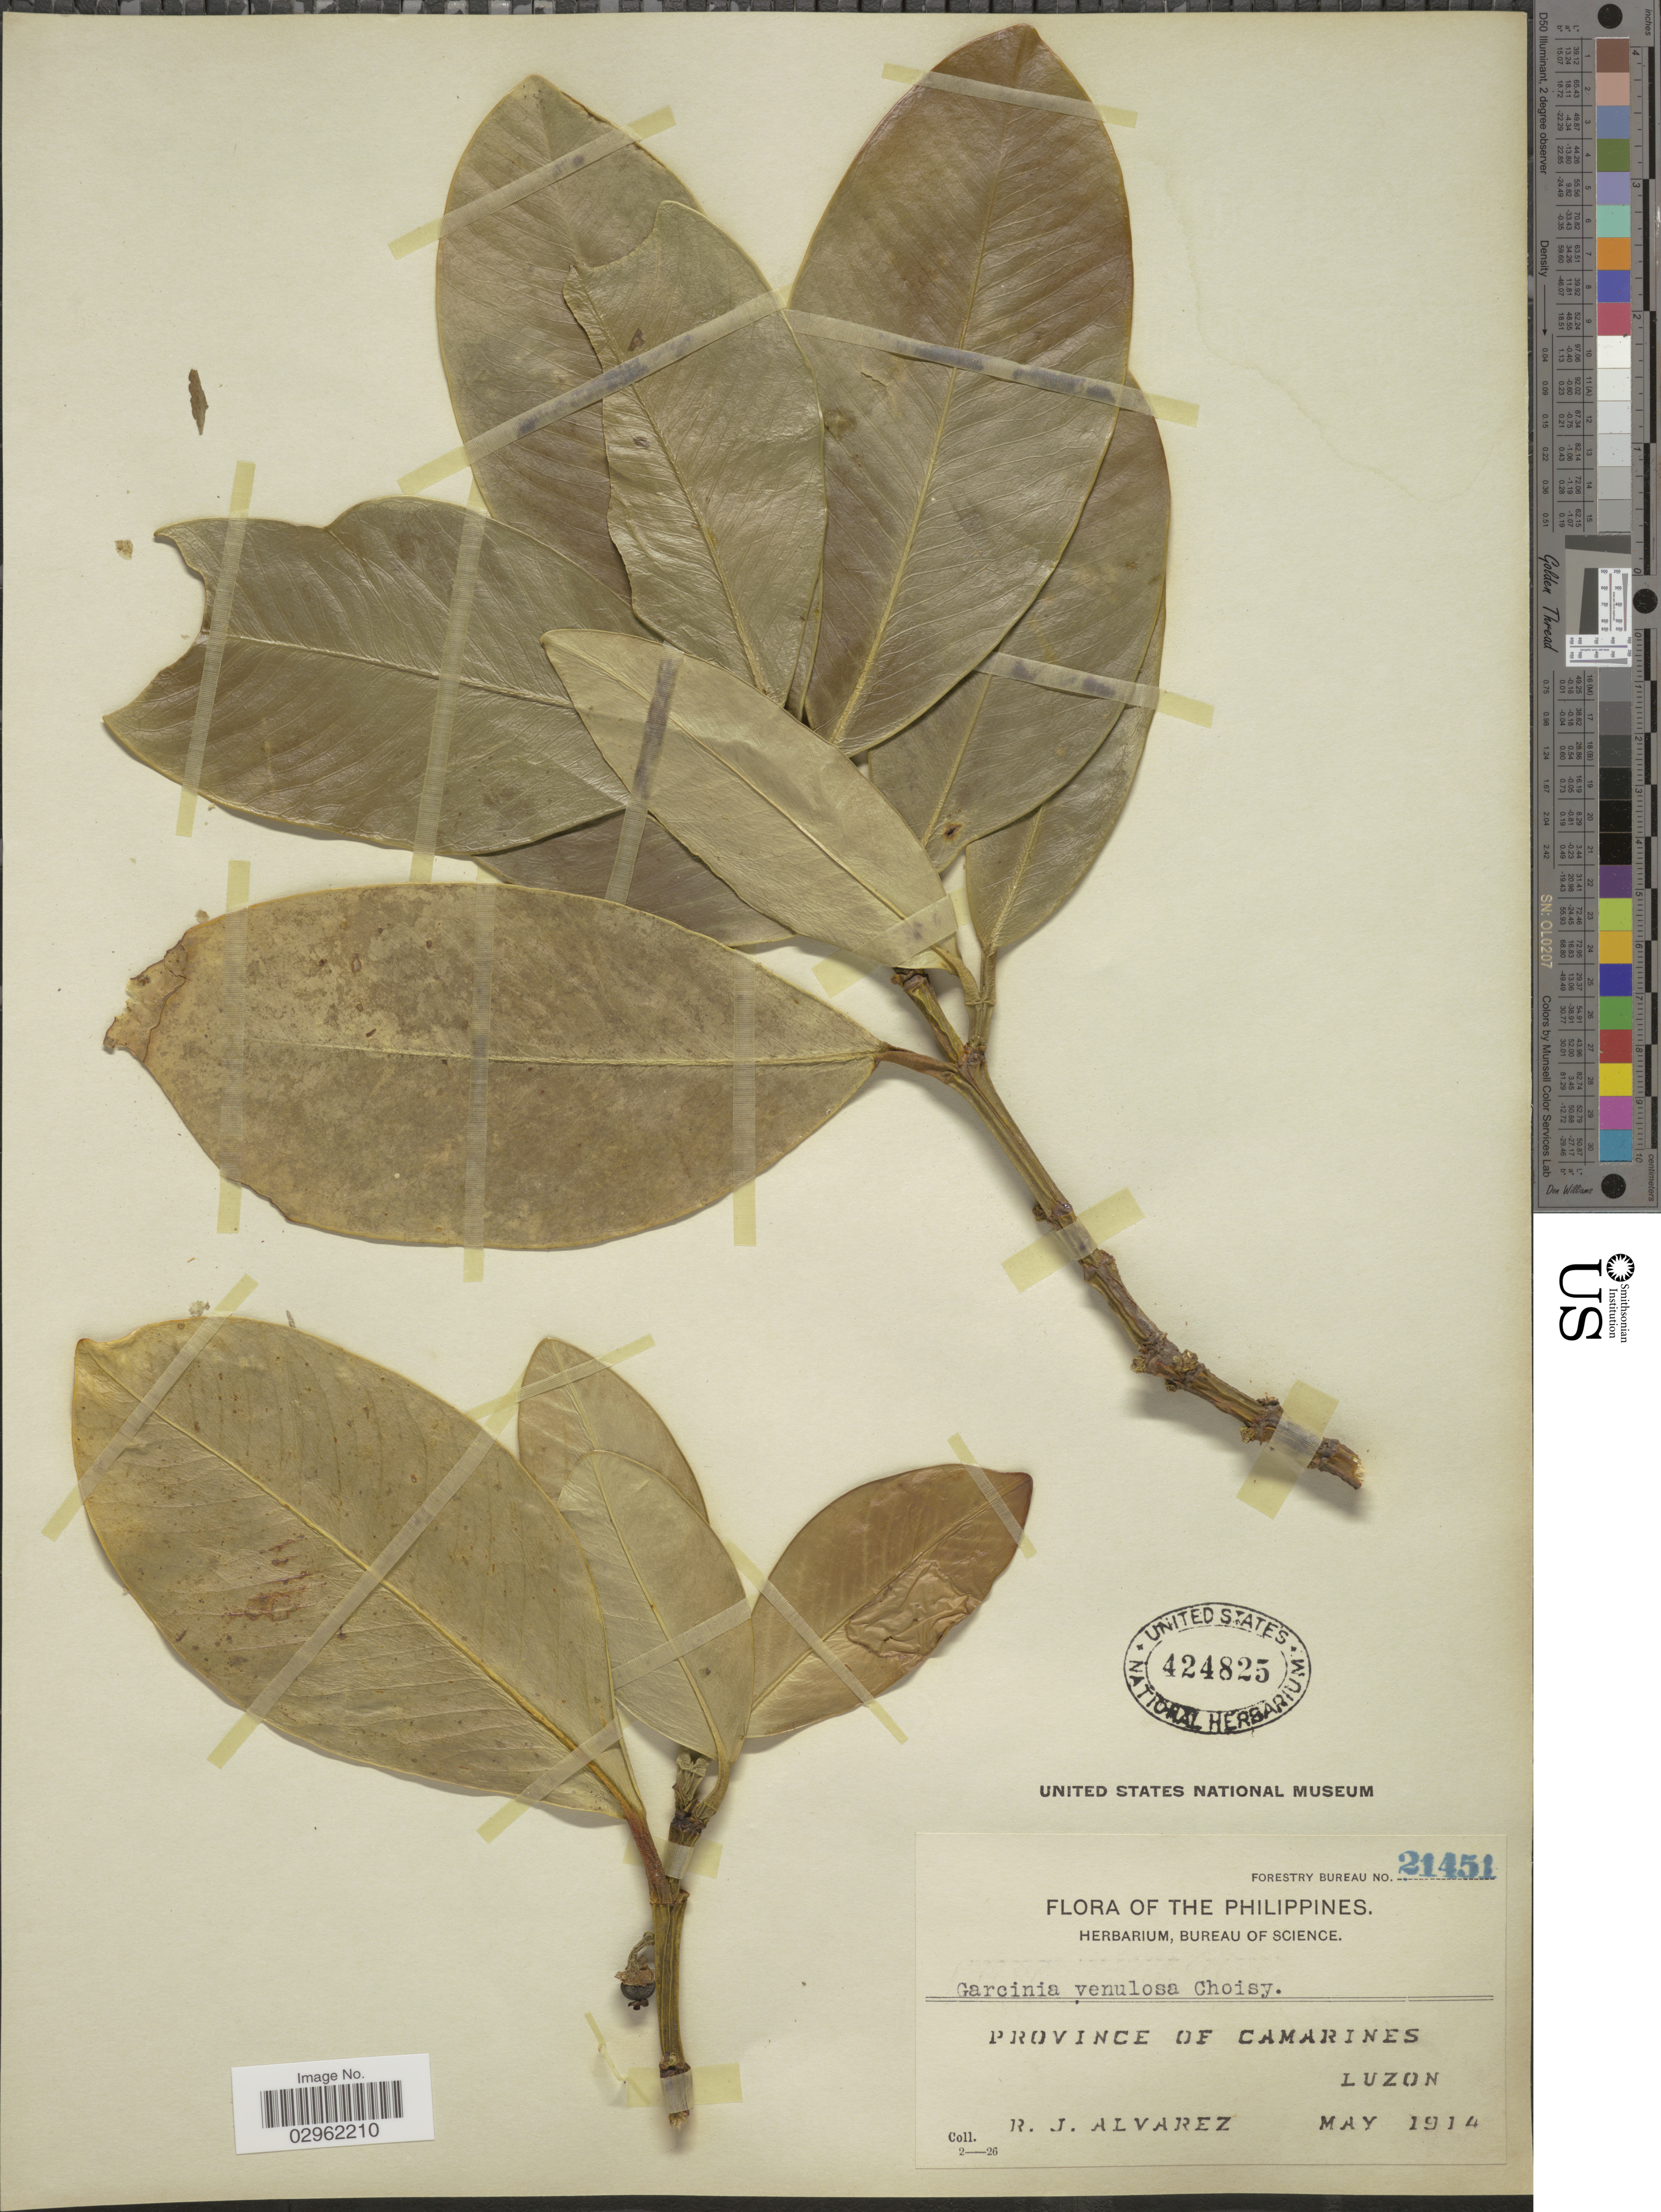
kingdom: Plantae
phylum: Tracheophyta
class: Magnoliopsida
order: Malpighiales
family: Clusiaceae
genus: Garcinia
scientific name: Garcinia venulosa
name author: (Blanco) Choisy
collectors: R. Alvarez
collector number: Forestry Bureau 21451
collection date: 1914-05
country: Philippines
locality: Province of Camarines, Luzon.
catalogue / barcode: US 424825